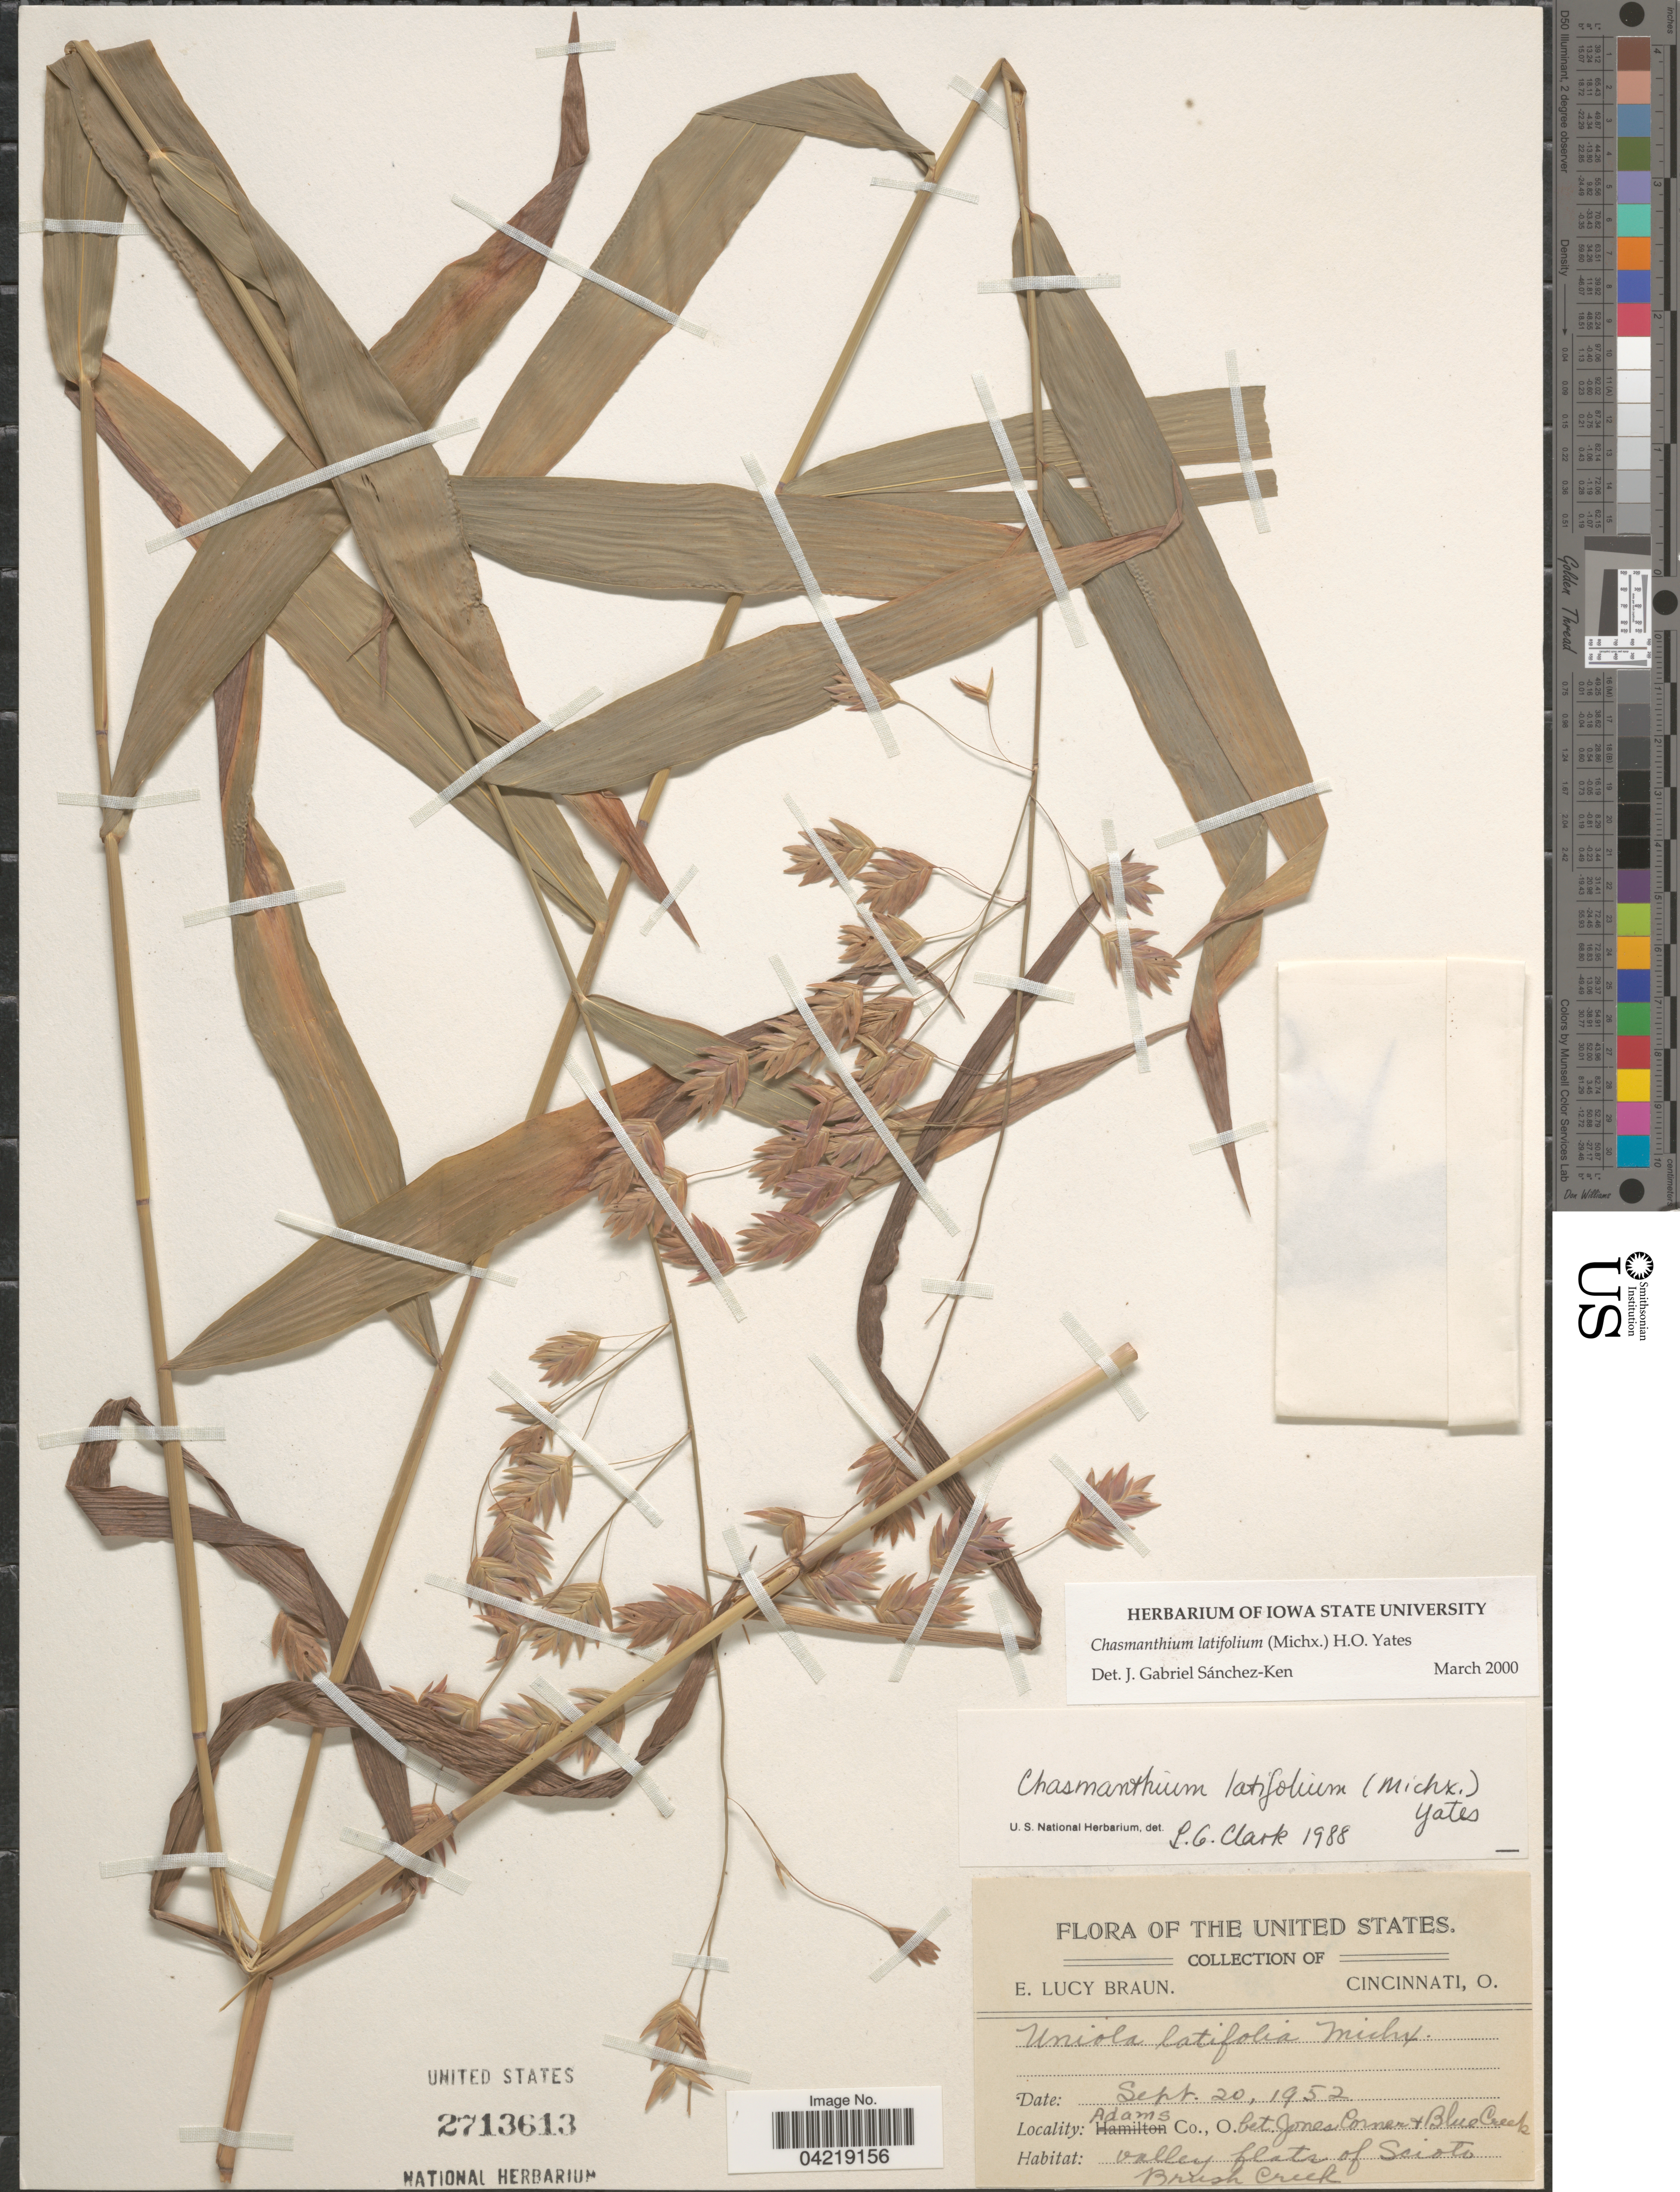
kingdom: Plantae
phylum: Tracheophyta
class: Liliopsida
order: Poales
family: Poaceae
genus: Chasmanthium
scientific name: Chasmanthium latifolium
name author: (Michx.) H.O. Yates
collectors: E. L. Braun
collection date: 1952-09-20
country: United States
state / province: Ohio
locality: Adams Co., bet. Jones Corner & Blue Creek. Valley flats of Scioto Brush Creek.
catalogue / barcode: US 2713613